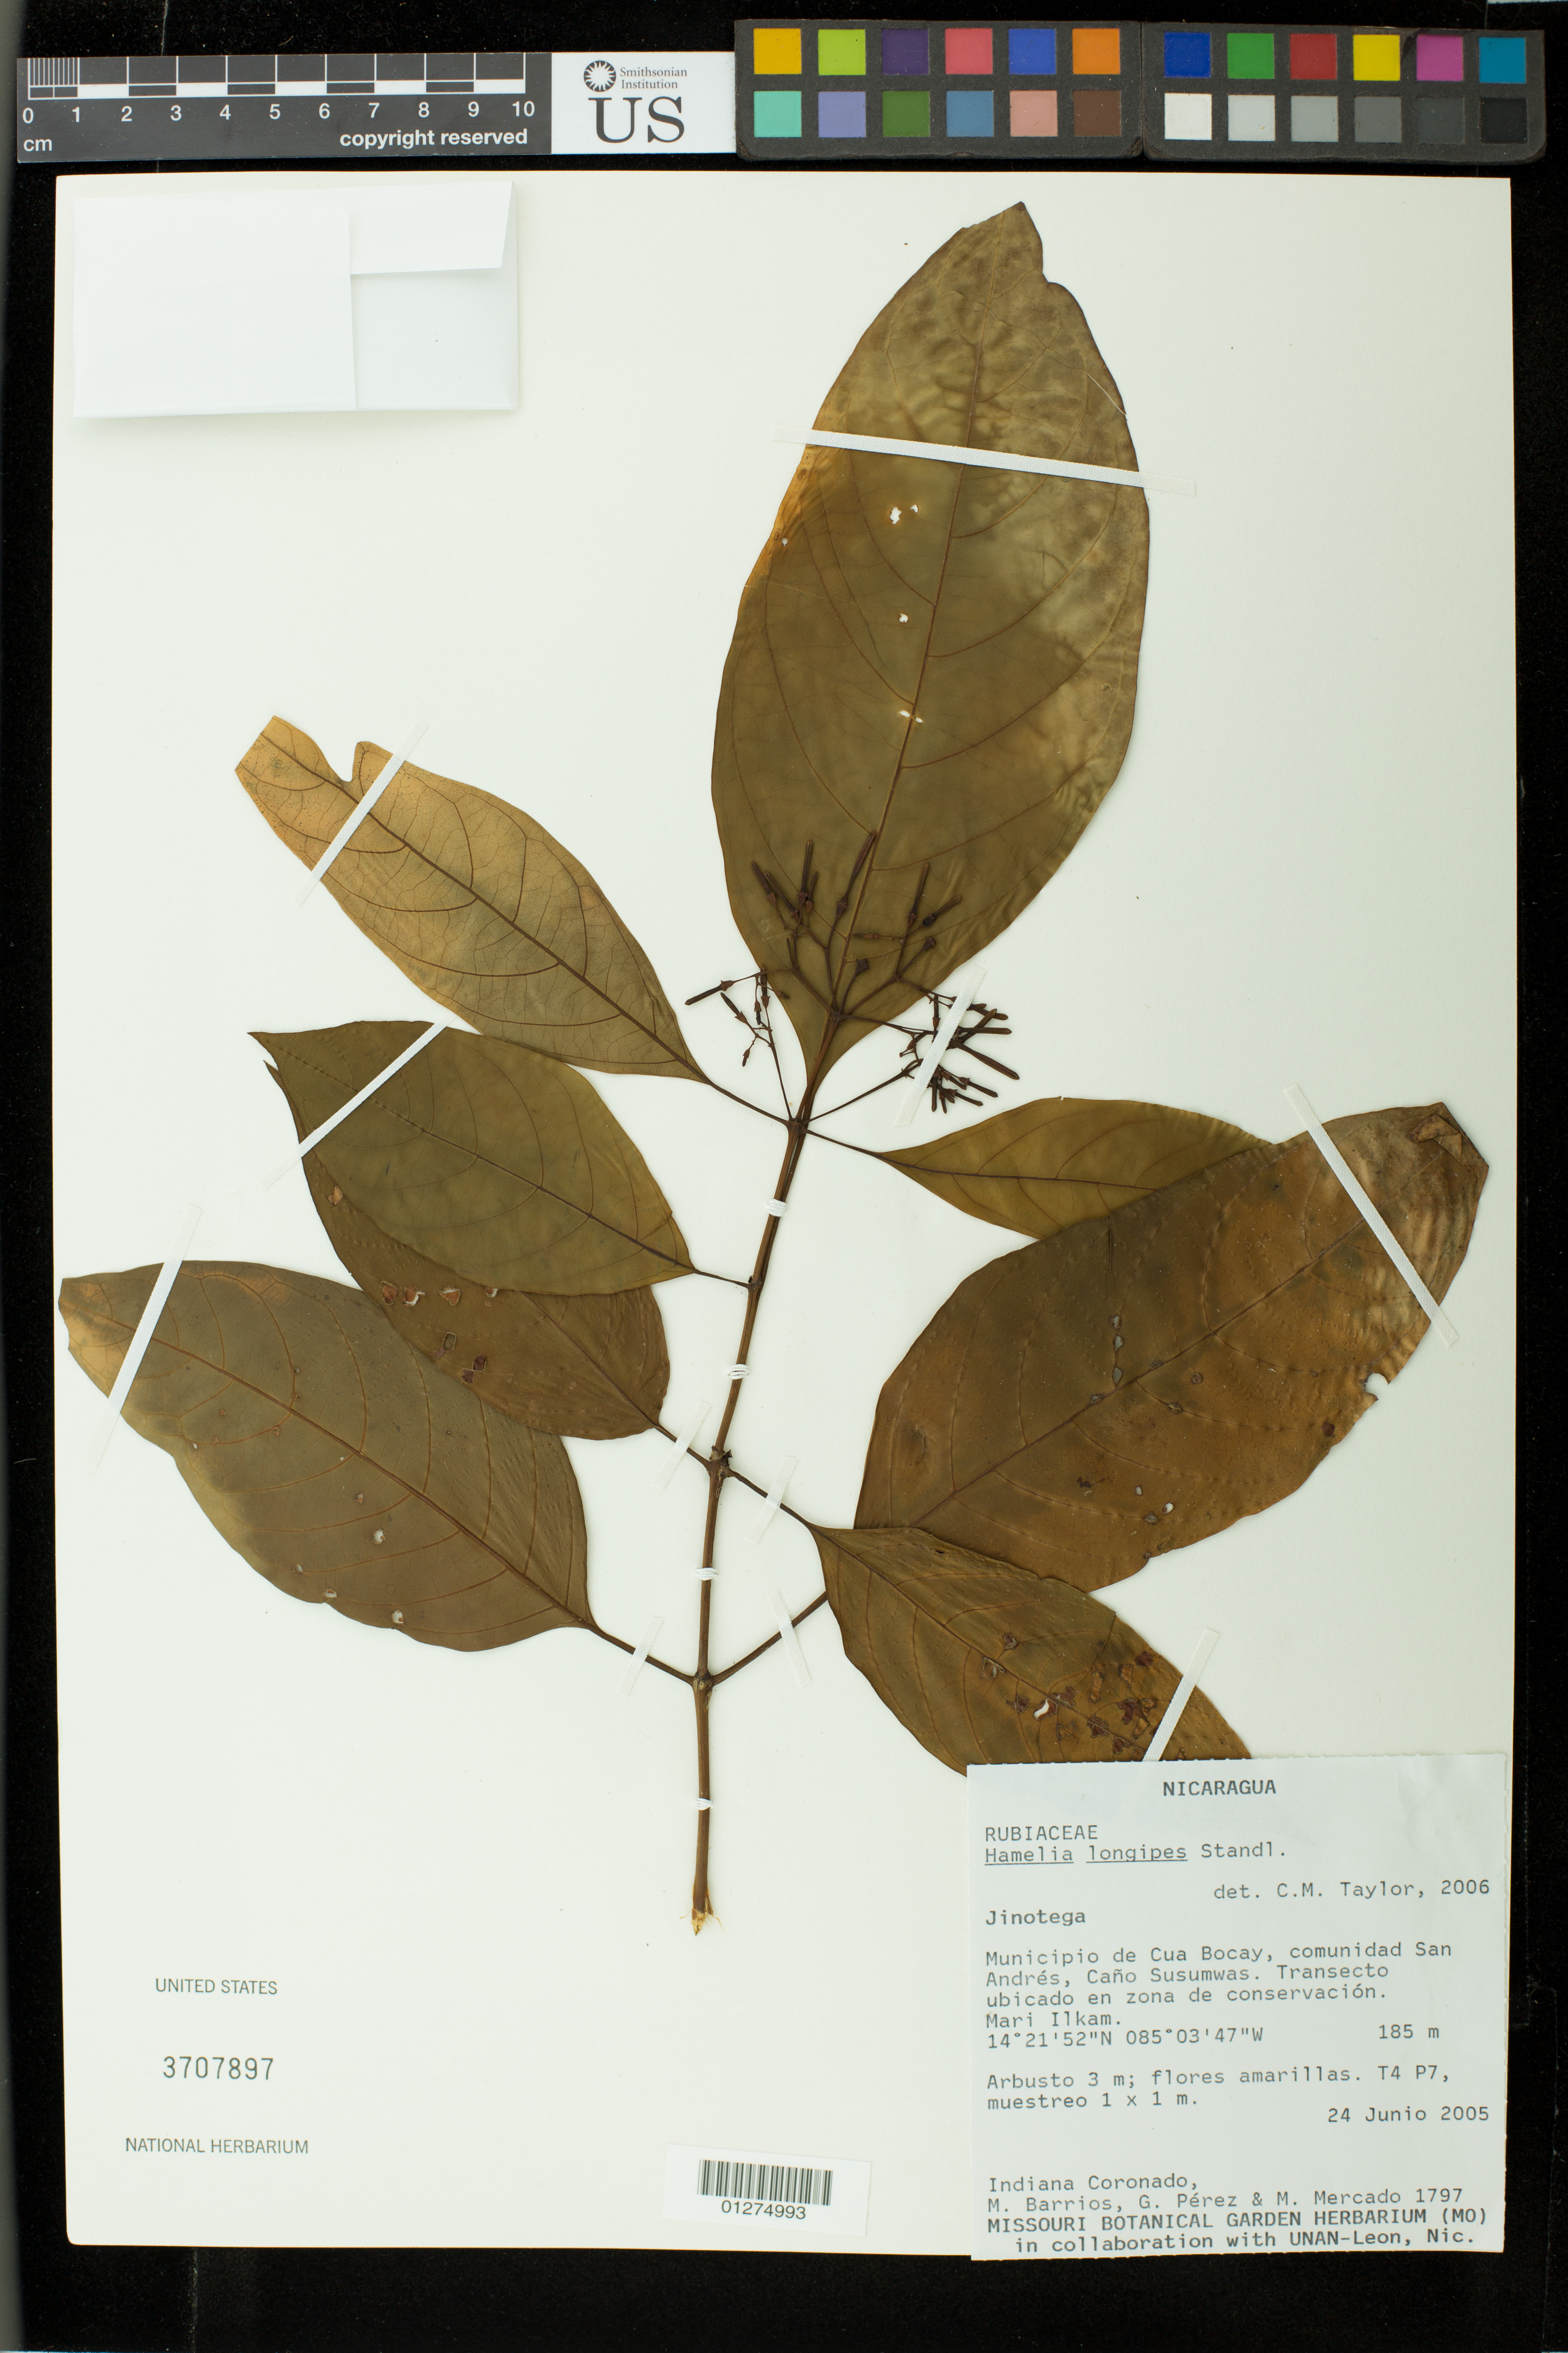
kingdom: Plantae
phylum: Tracheophyta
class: Magnoliopsida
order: Gentianales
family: Rubiaceae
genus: Hamelia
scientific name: Hamelia longipes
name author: Standl.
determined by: Taylor, Charlotte M.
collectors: I. Coronado, M. Barrios, G. Perez & M. Mercado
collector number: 1797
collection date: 2005-06-24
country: Nicaragua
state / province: Jinotega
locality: Municipio de Cua Bocay, comunidad San Andres, Cano Susumwas, transecto ubicado en zona de conservación. Mari Ilkam.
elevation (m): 185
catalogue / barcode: US 3707897